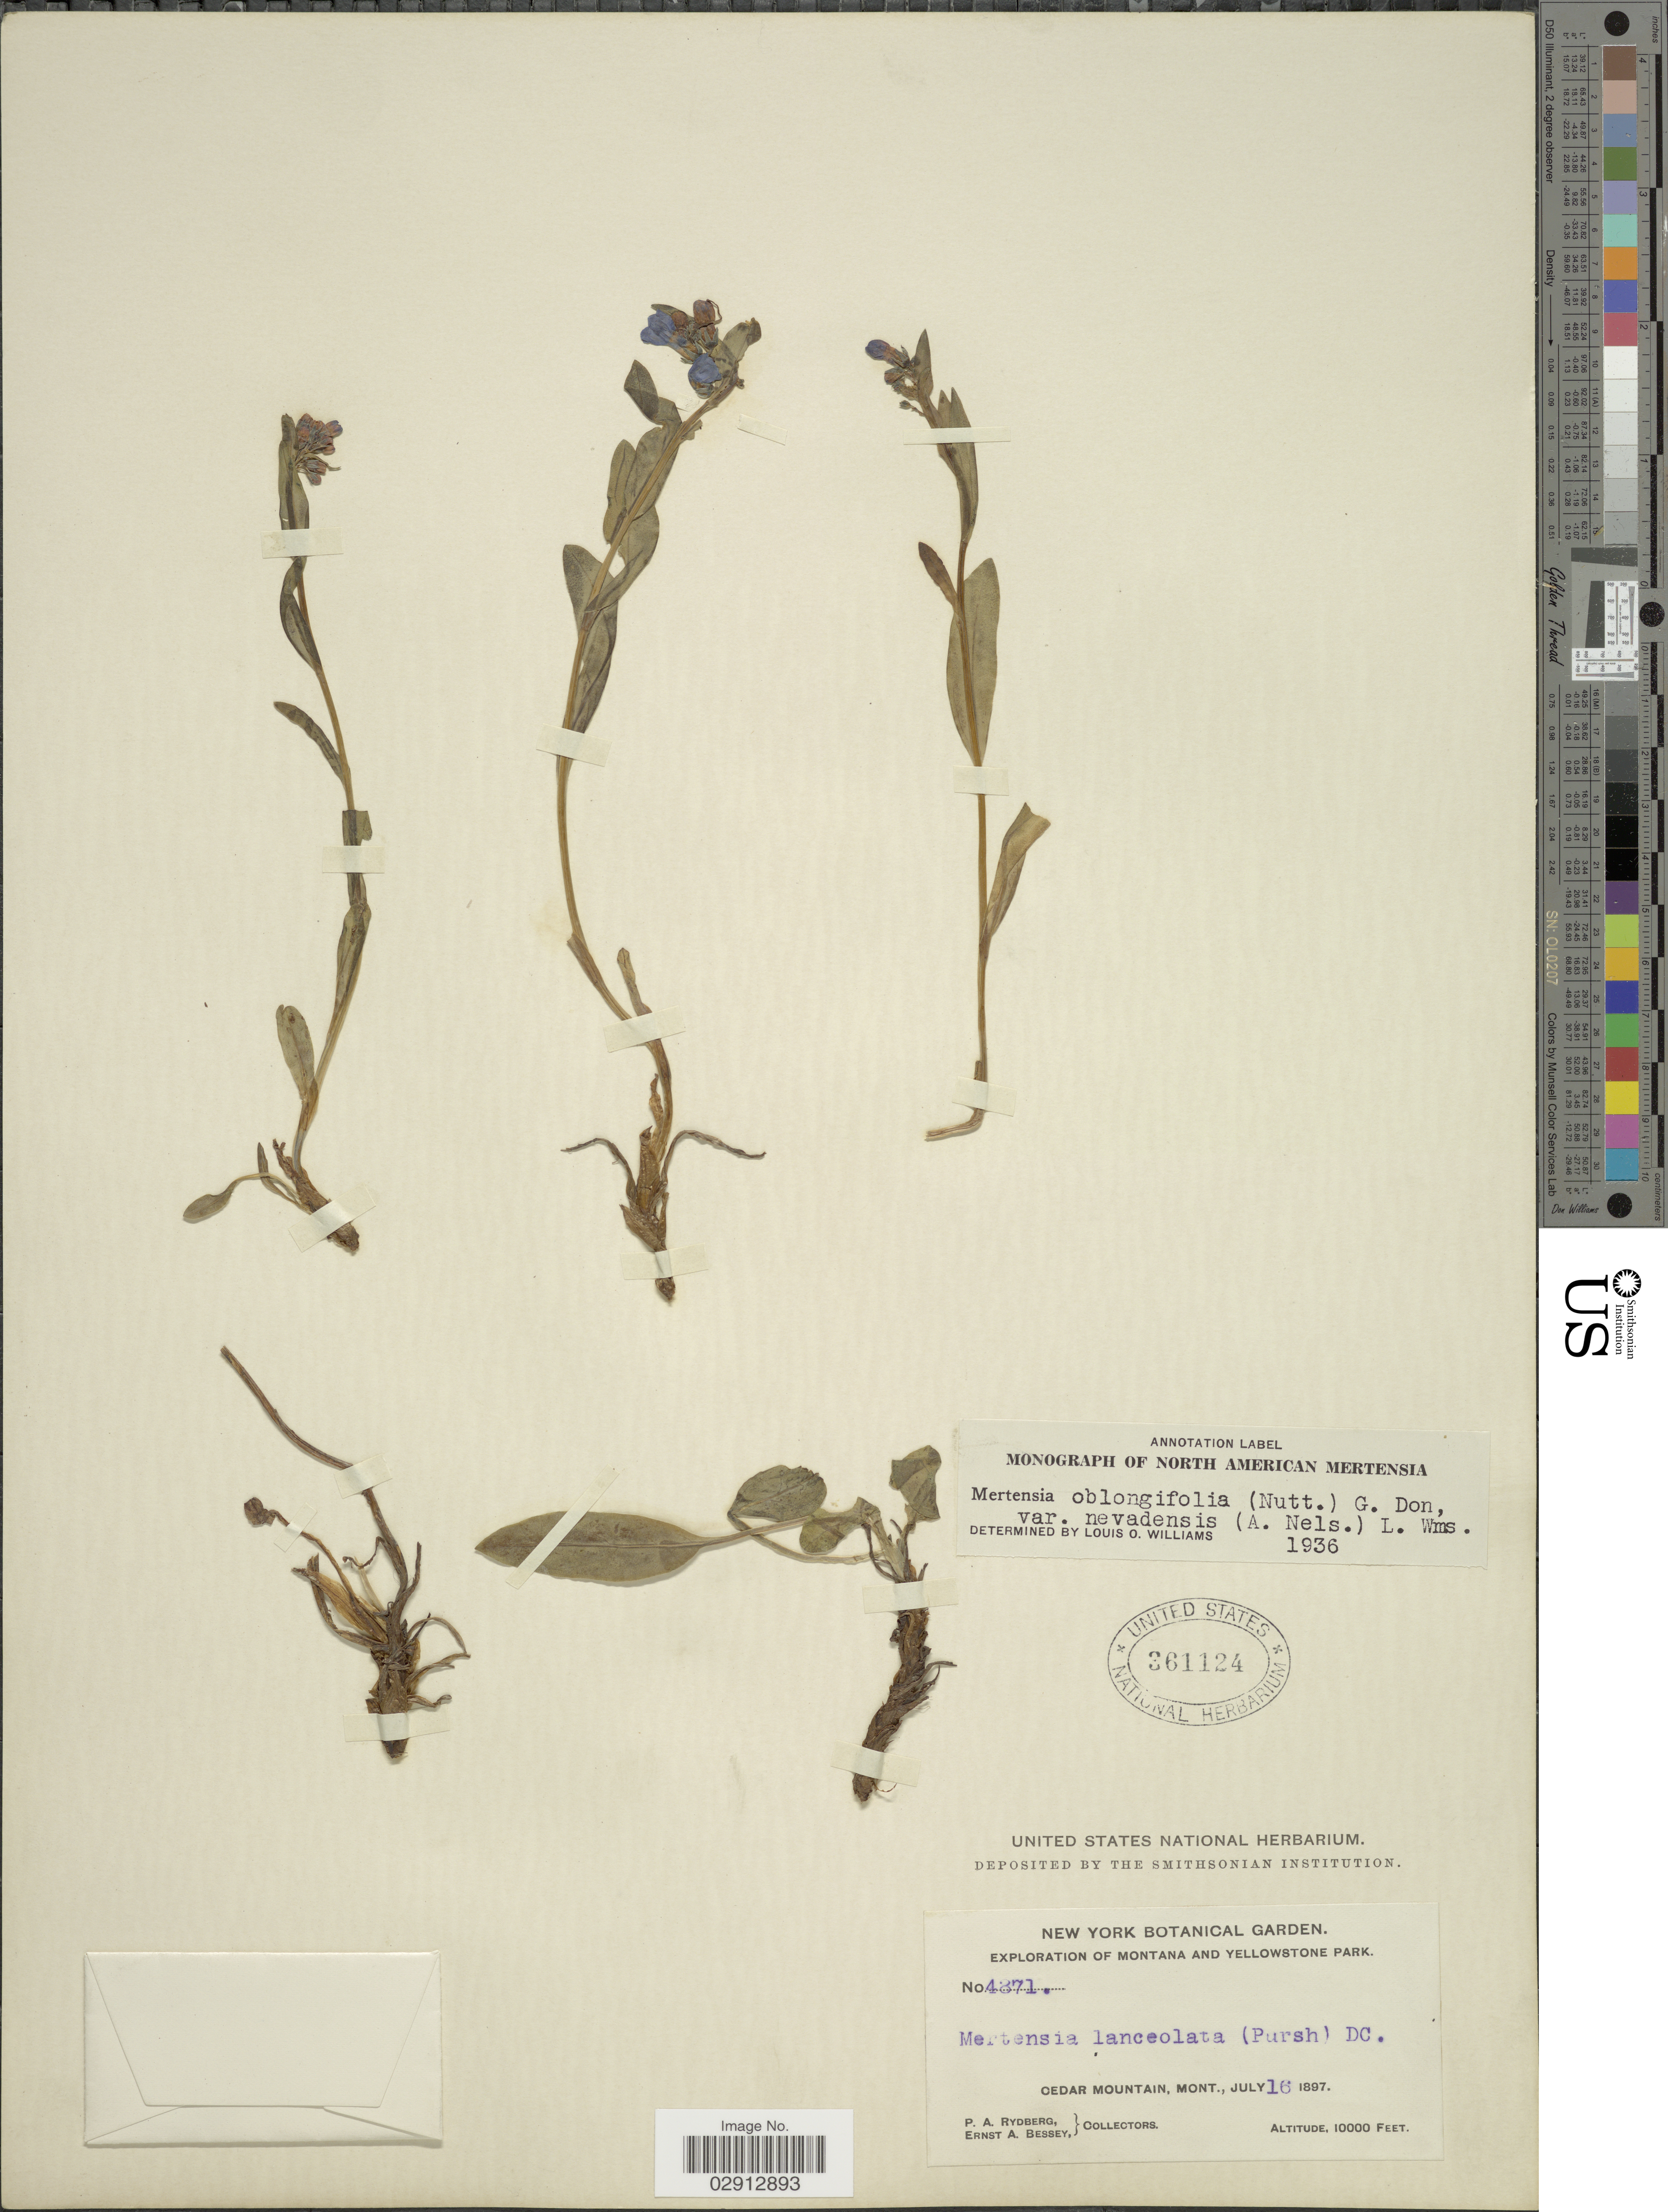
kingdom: Plantae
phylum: Tracheophyta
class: Magnoliopsida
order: Boraginales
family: Boraginaceae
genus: Mertensia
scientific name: Mertensia oblongifolia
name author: (Nutt.) G. Don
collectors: P. A. Rydberg & E. A. Bessey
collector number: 4871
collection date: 1897-07-16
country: United States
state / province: Montana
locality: Montana and Yellowstone Park. Cedar Mountain, Mont.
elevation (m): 3048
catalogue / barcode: US 361124